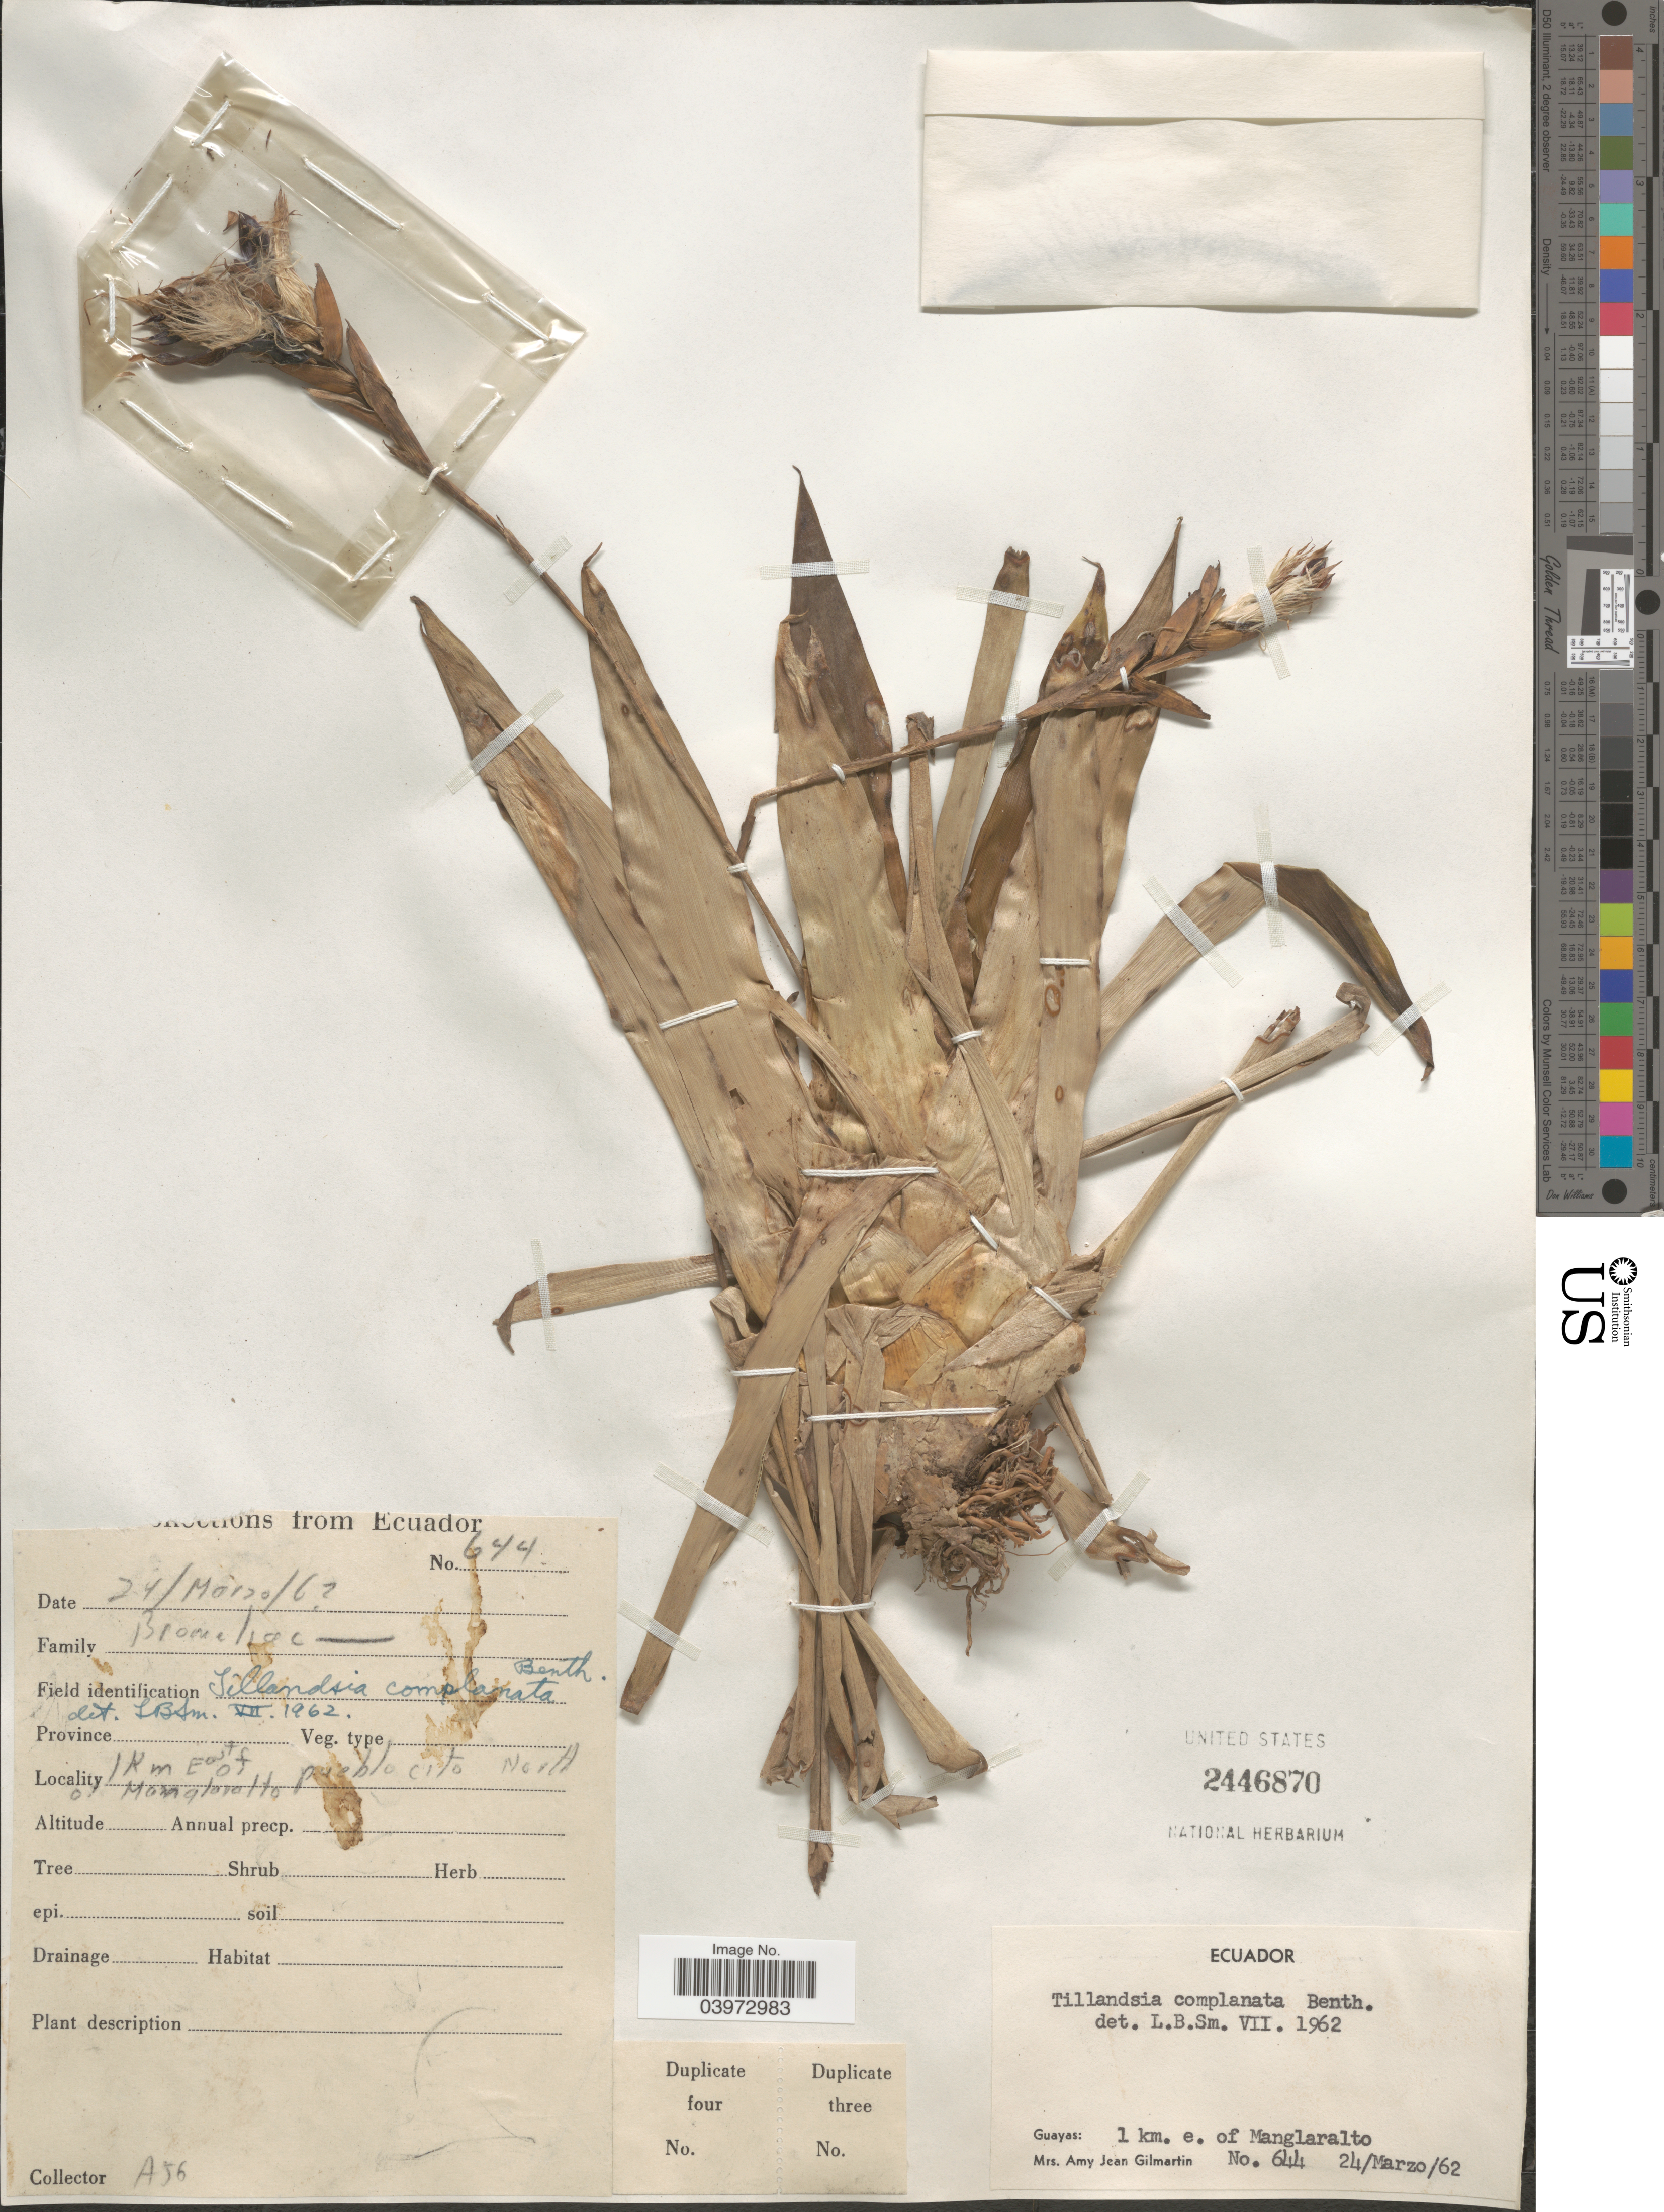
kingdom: Plantae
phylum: Tracheophyta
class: Liliopsida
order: Poales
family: Bromeliaceae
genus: Tillandsia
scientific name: Tillandsia complanata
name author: Benth.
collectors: A. J. Gilmartin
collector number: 644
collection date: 1962-03-24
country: Ecuador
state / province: Guayas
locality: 1 km. e. of Manglaralto. 1 Km east of pueblo cito North of Manglaralto.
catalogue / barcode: US 2446870